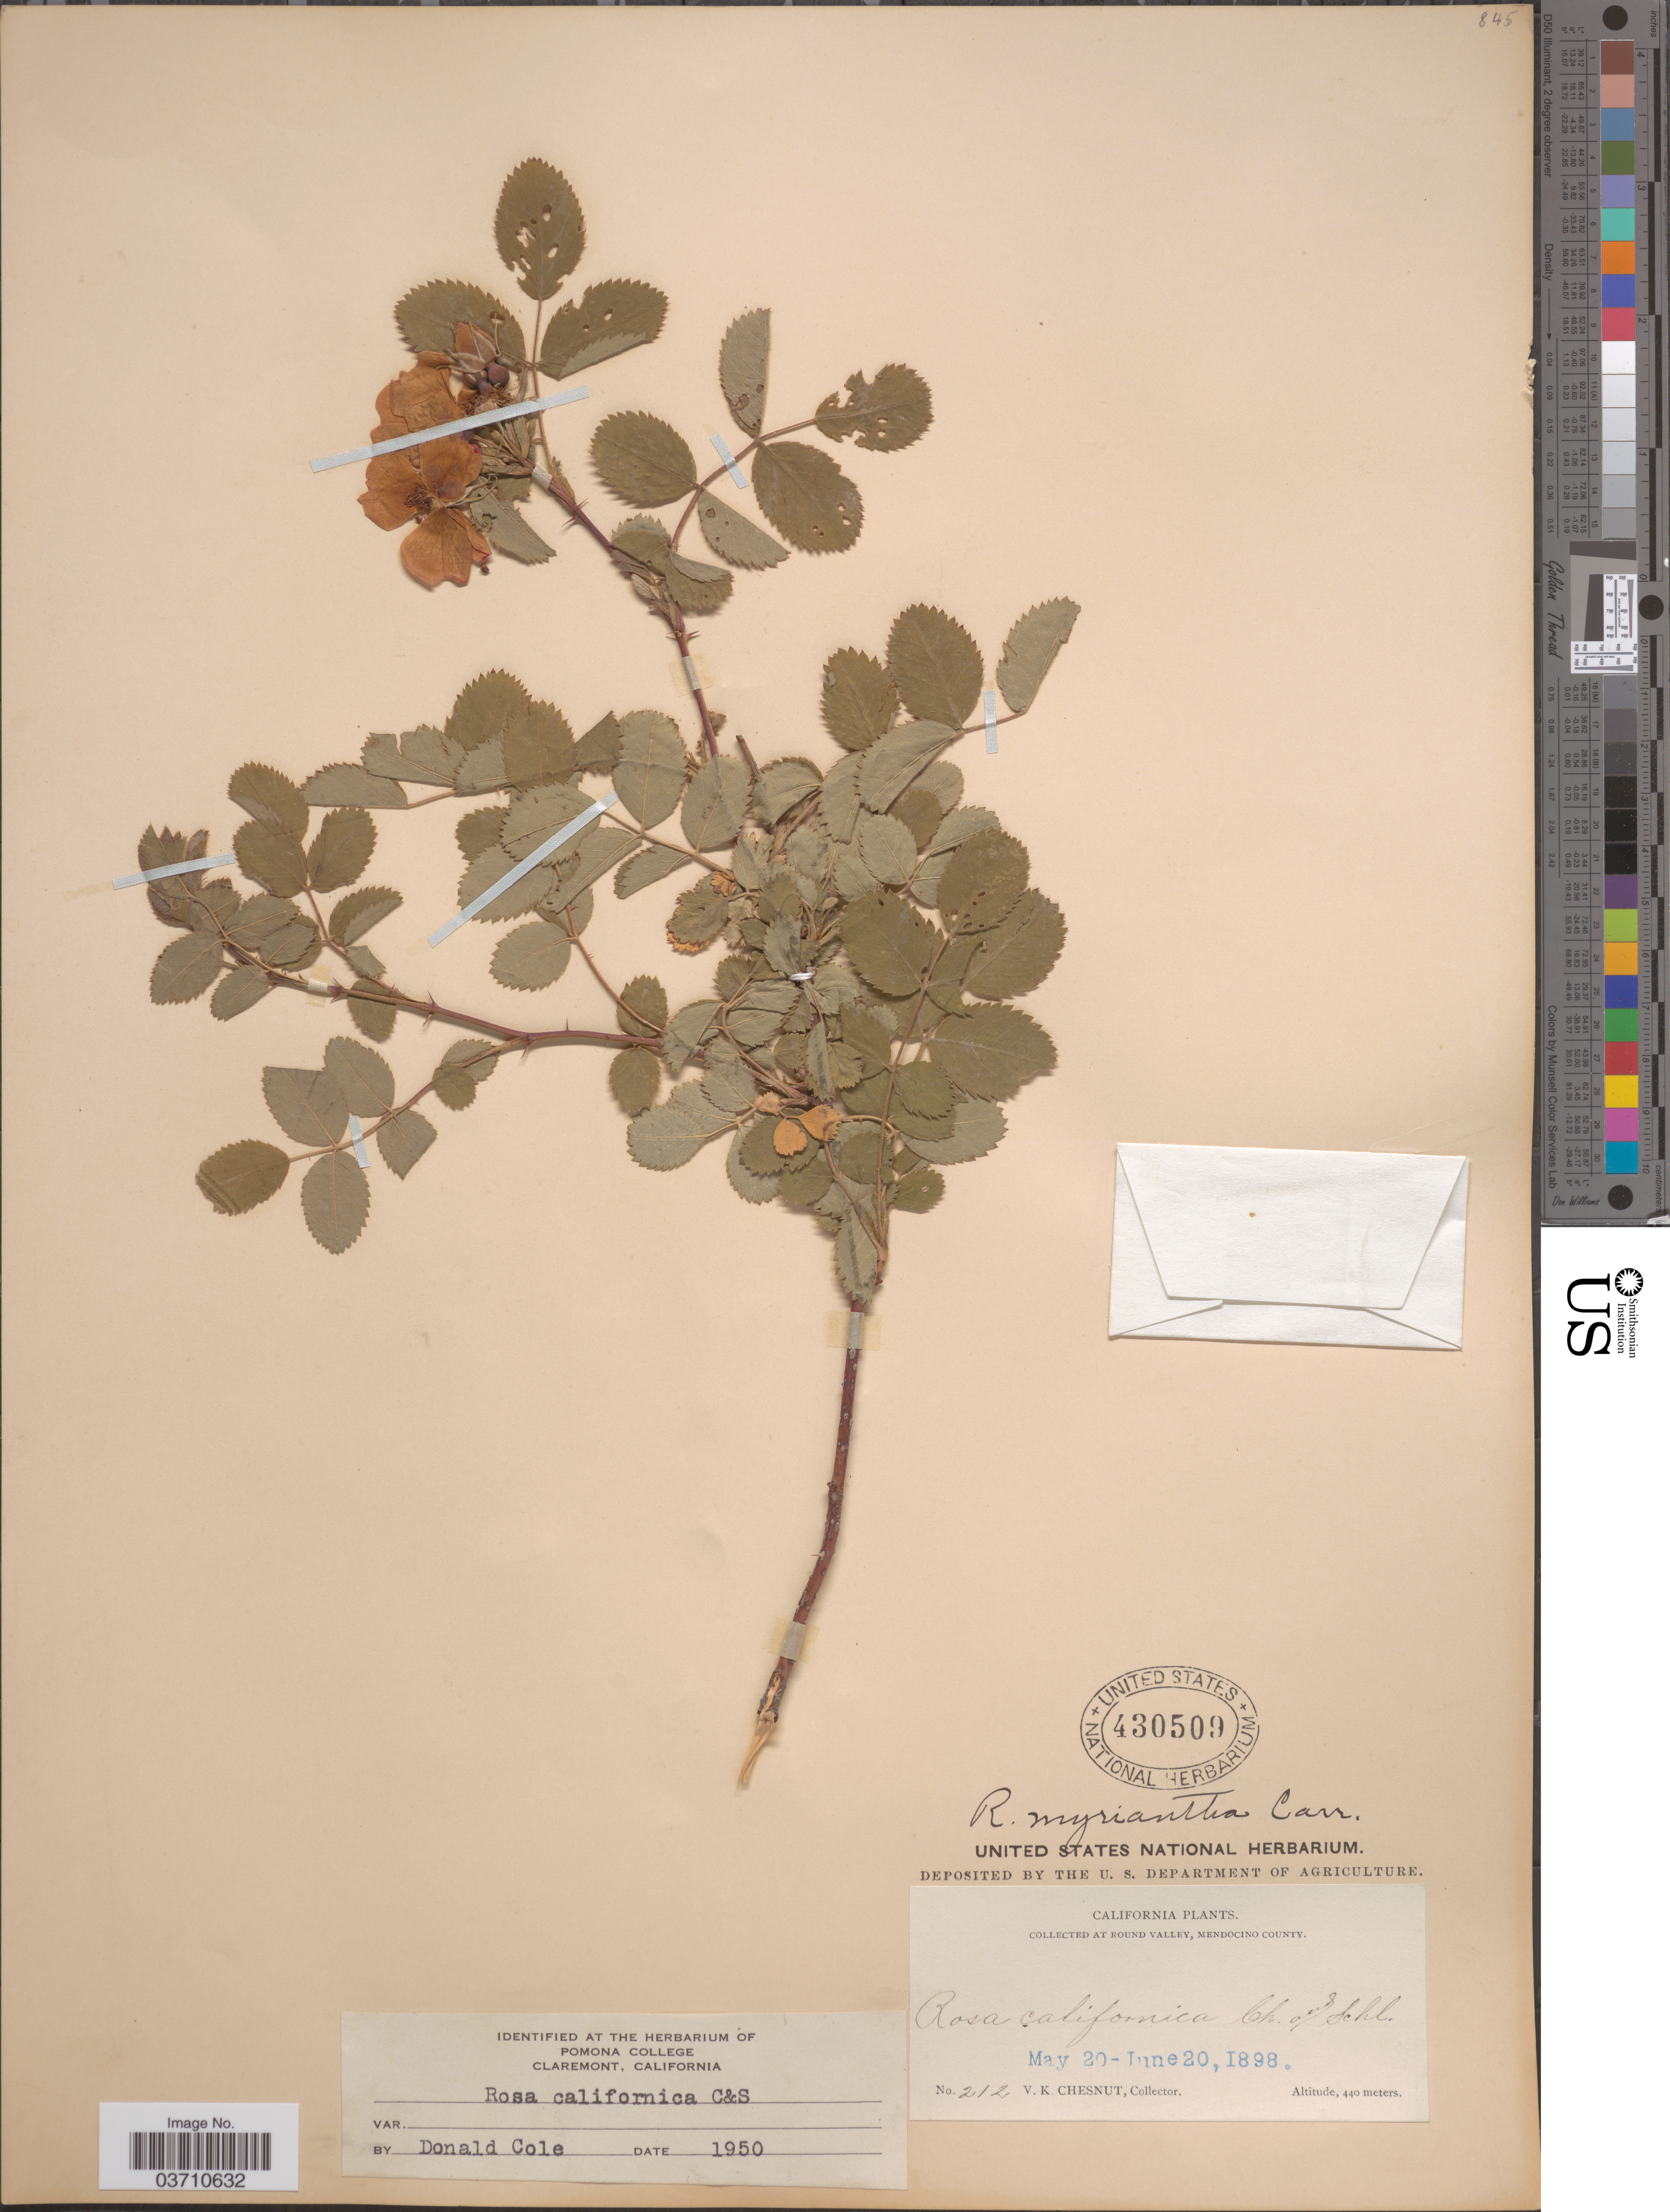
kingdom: Plantae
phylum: Tracheophyta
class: Magnoliopsida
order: Rosales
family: Rosaceae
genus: Rosa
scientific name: Rosa californica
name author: Cham. & Schltdl.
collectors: V. Chesnut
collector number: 212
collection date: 1898-05-20/1898-06-20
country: United States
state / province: California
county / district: Mendocino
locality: Round Valley, Mendocino County.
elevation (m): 440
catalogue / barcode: US 430509